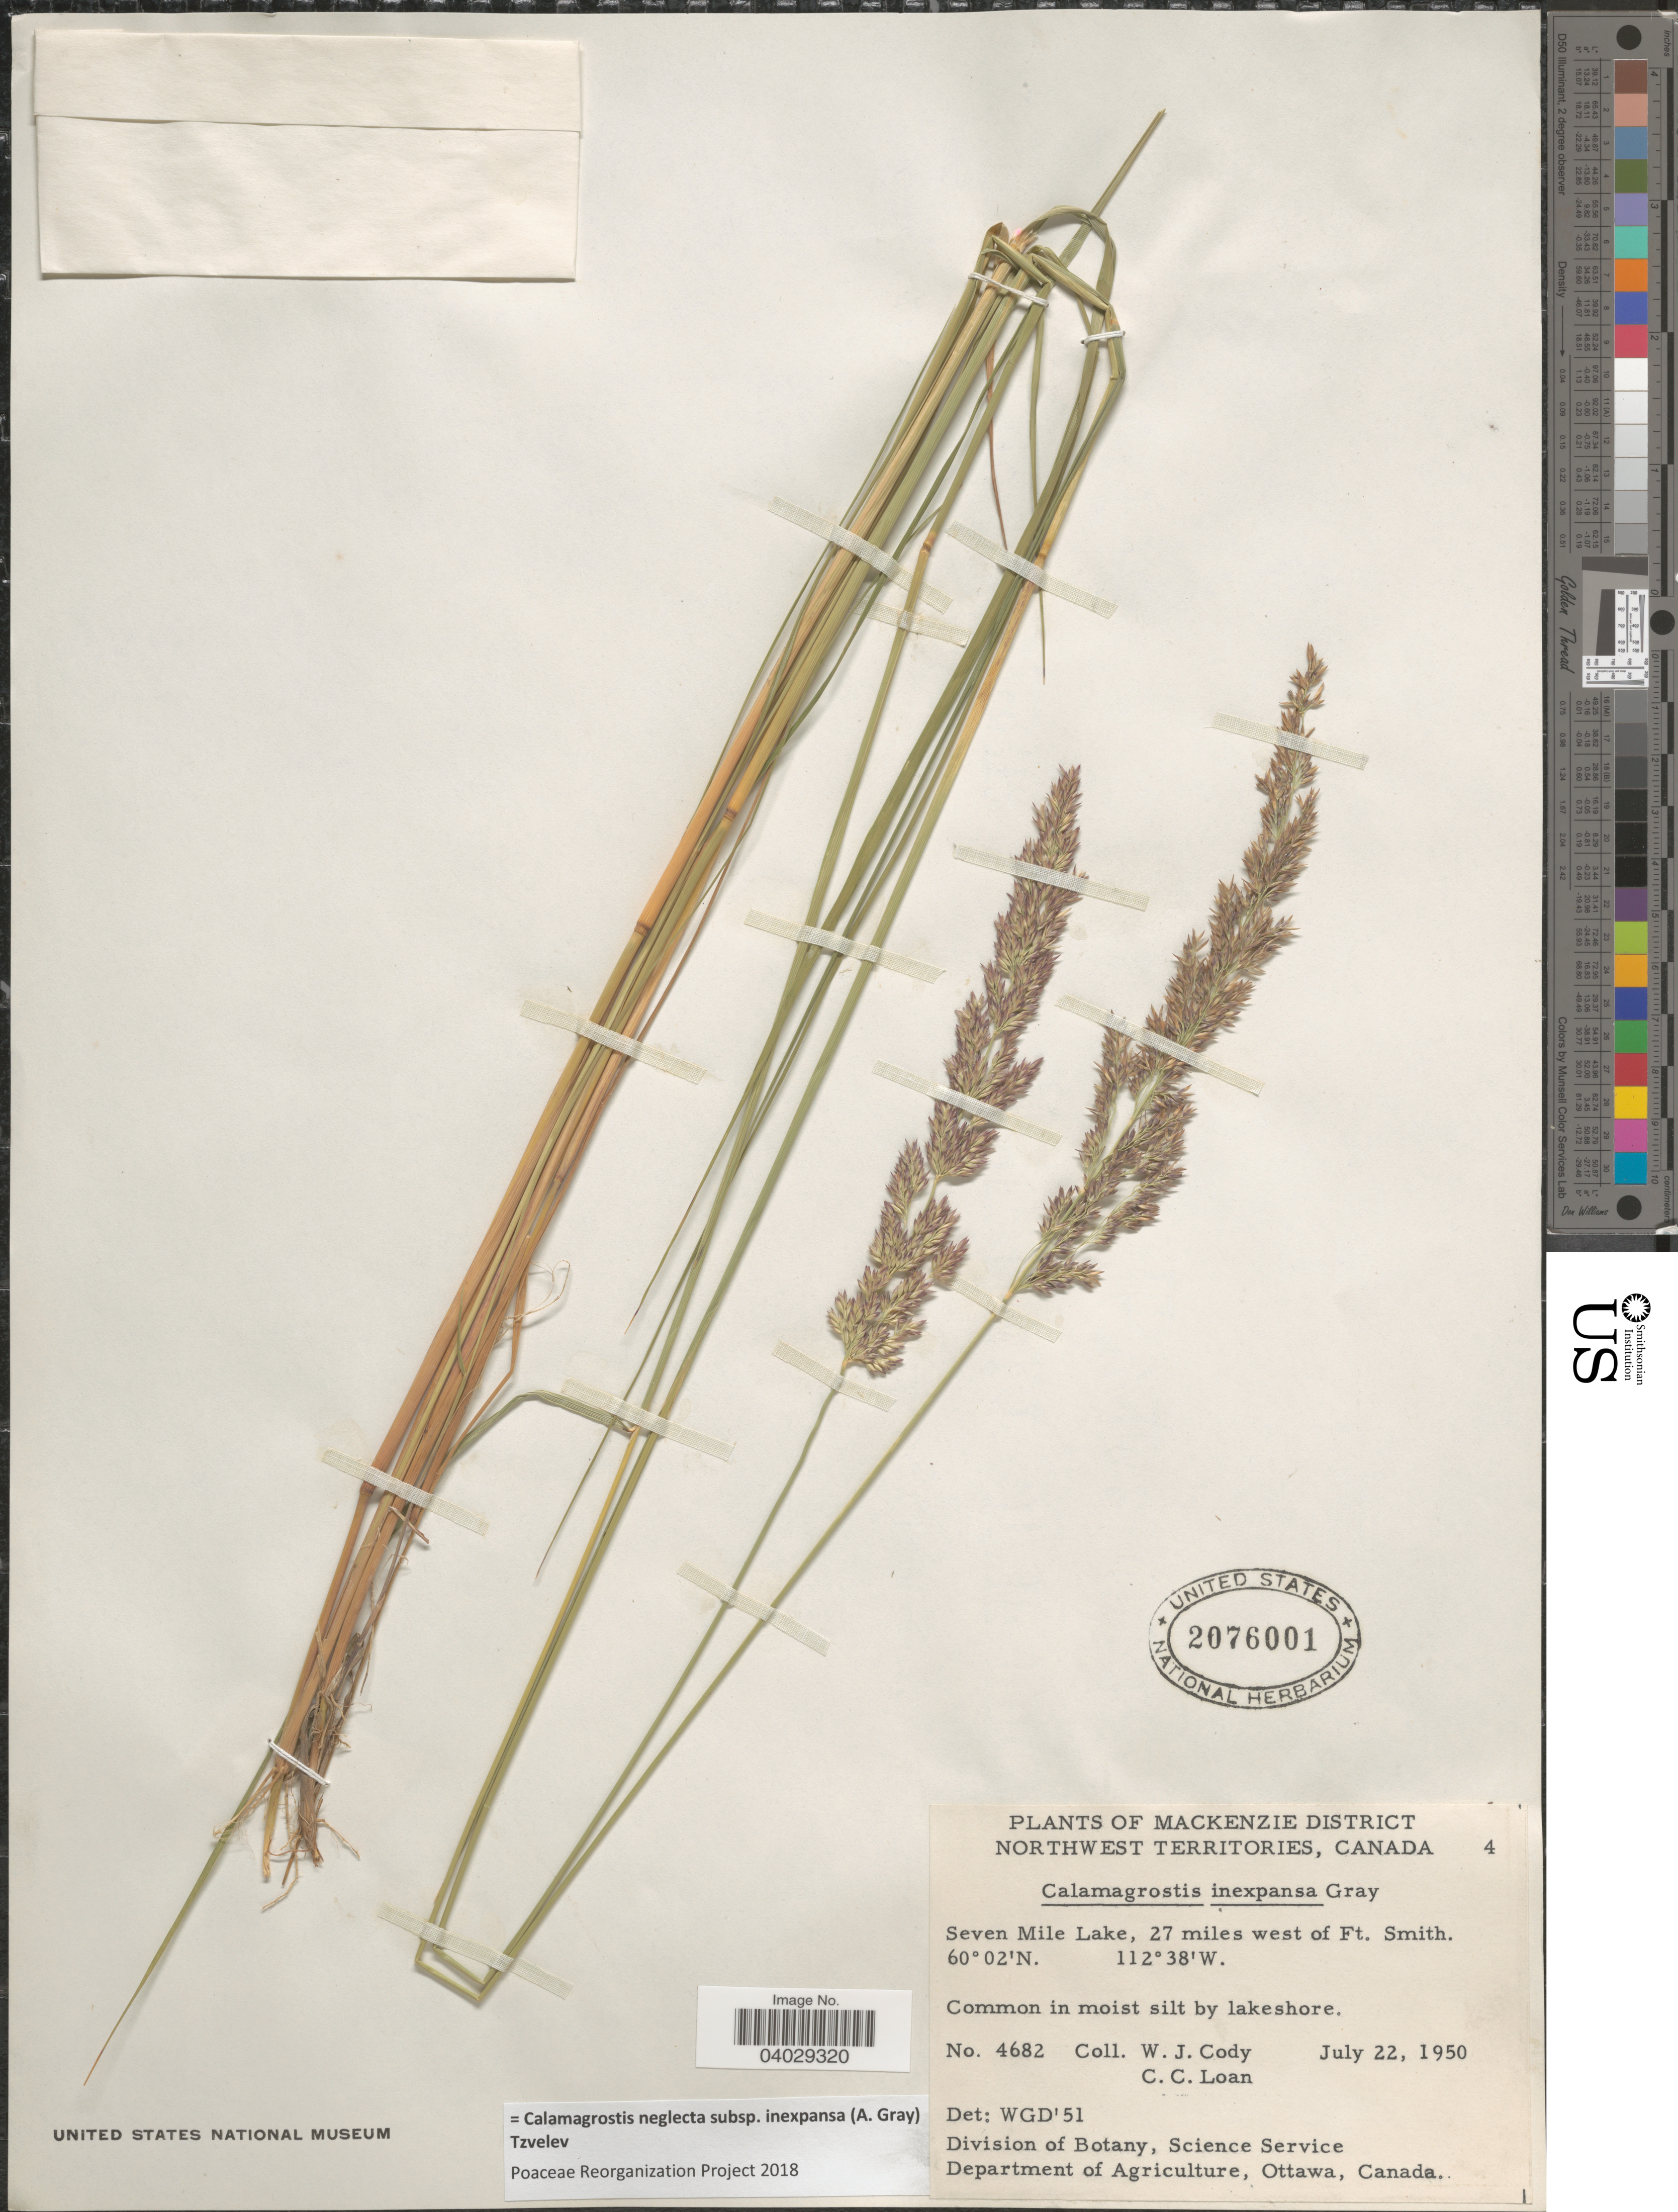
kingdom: Plantae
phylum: Tracheophyta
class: Liliopsida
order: Poales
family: Poaceae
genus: Calamagrostis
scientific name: Calamagrostis neglecta subsp. inexpansa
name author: (A. Gray) Tzvelev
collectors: W. Cody & C. Loan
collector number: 4682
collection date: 1950-07-22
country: Canada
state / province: Northwest Territories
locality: Mackenzie District. Seven Mile Lake, 27 miles west of Ft. Smith.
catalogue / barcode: US 2076001